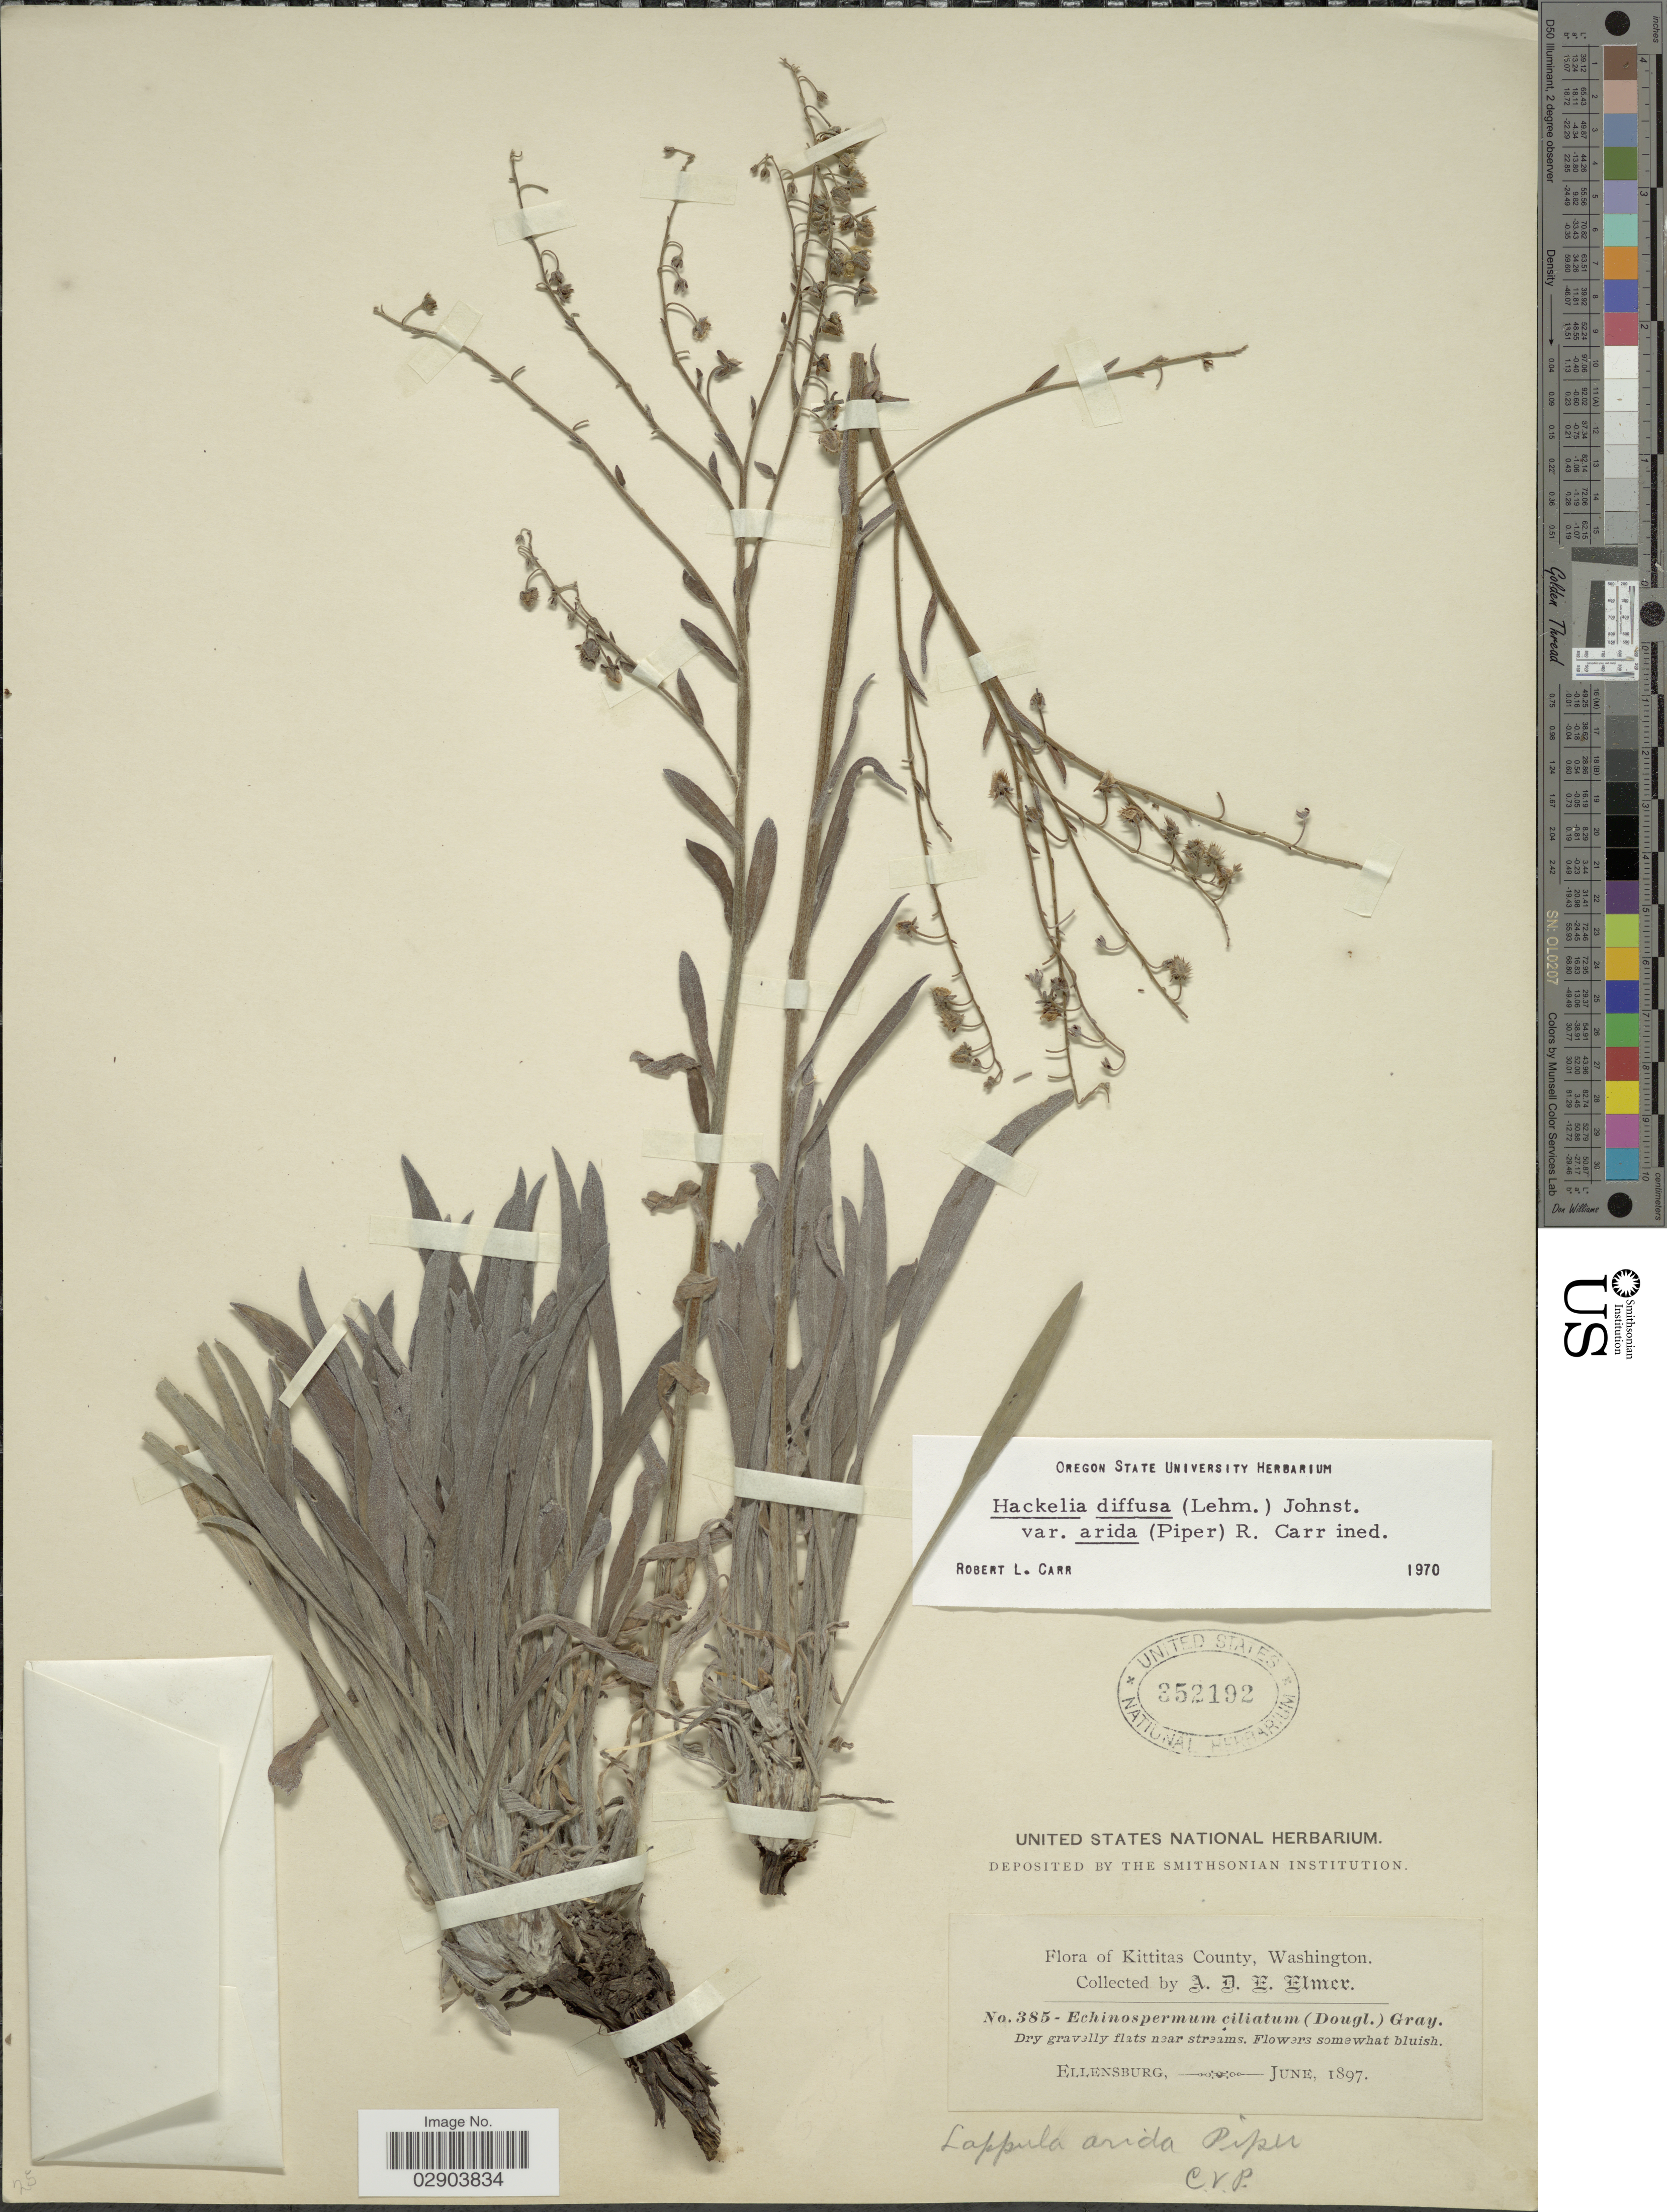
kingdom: Plantae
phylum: Tracheophyta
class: Magnoliopsida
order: Boraginales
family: Boraginaceae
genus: Hackelia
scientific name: Hackelia diffusa var. arida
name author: (Piper) Carr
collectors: A. D. E. Elmer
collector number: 385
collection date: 1897-06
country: United States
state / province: Washington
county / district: Kittitas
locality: Kittitas County, Dry gravelly flats near streams. Ellensburg.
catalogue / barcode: US 352192